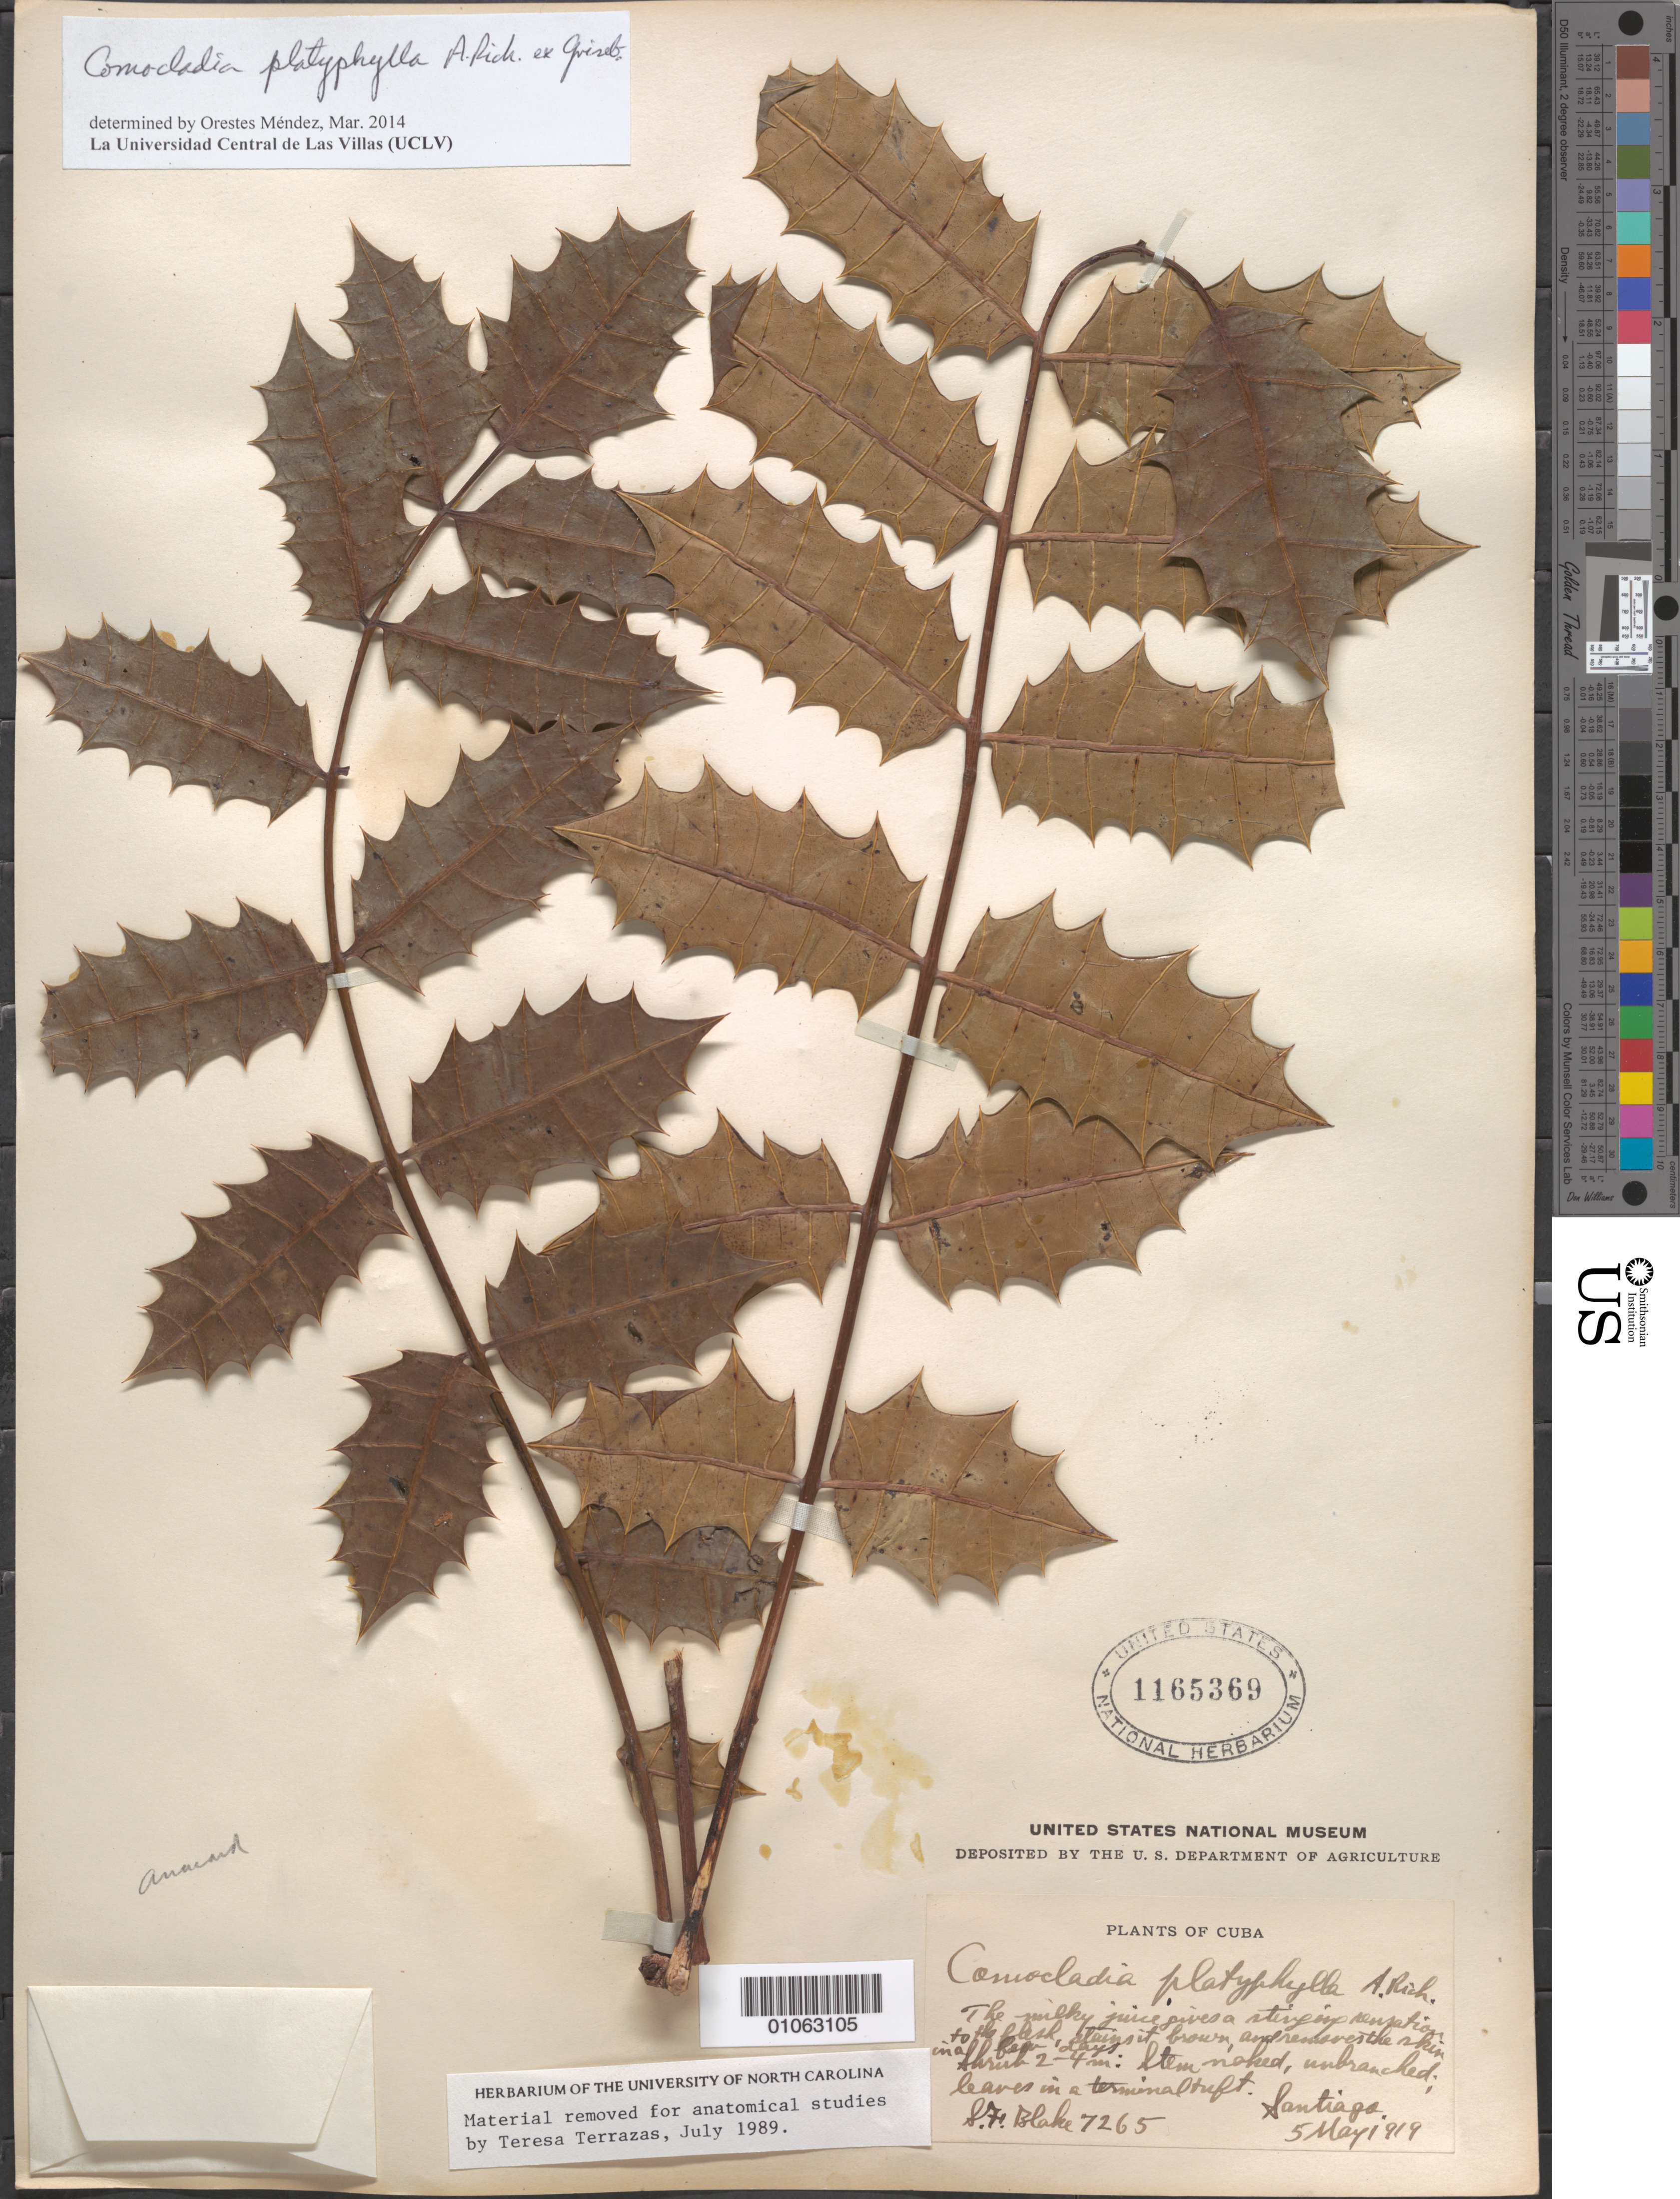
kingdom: Plantae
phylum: Tracheophyta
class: Magnoliopsida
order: Sapindales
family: Anacardiaceae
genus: Comocladia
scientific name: Comocladia platyphylla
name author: A. Rich. ex Griseb.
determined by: Méndez, Orestes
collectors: S. Blake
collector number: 7265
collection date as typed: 05 May 1919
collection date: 1919-05-05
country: Cuba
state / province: Santiago de Cuba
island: Cuba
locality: Santiago de Cuba [Oriente]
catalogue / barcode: US 1165369